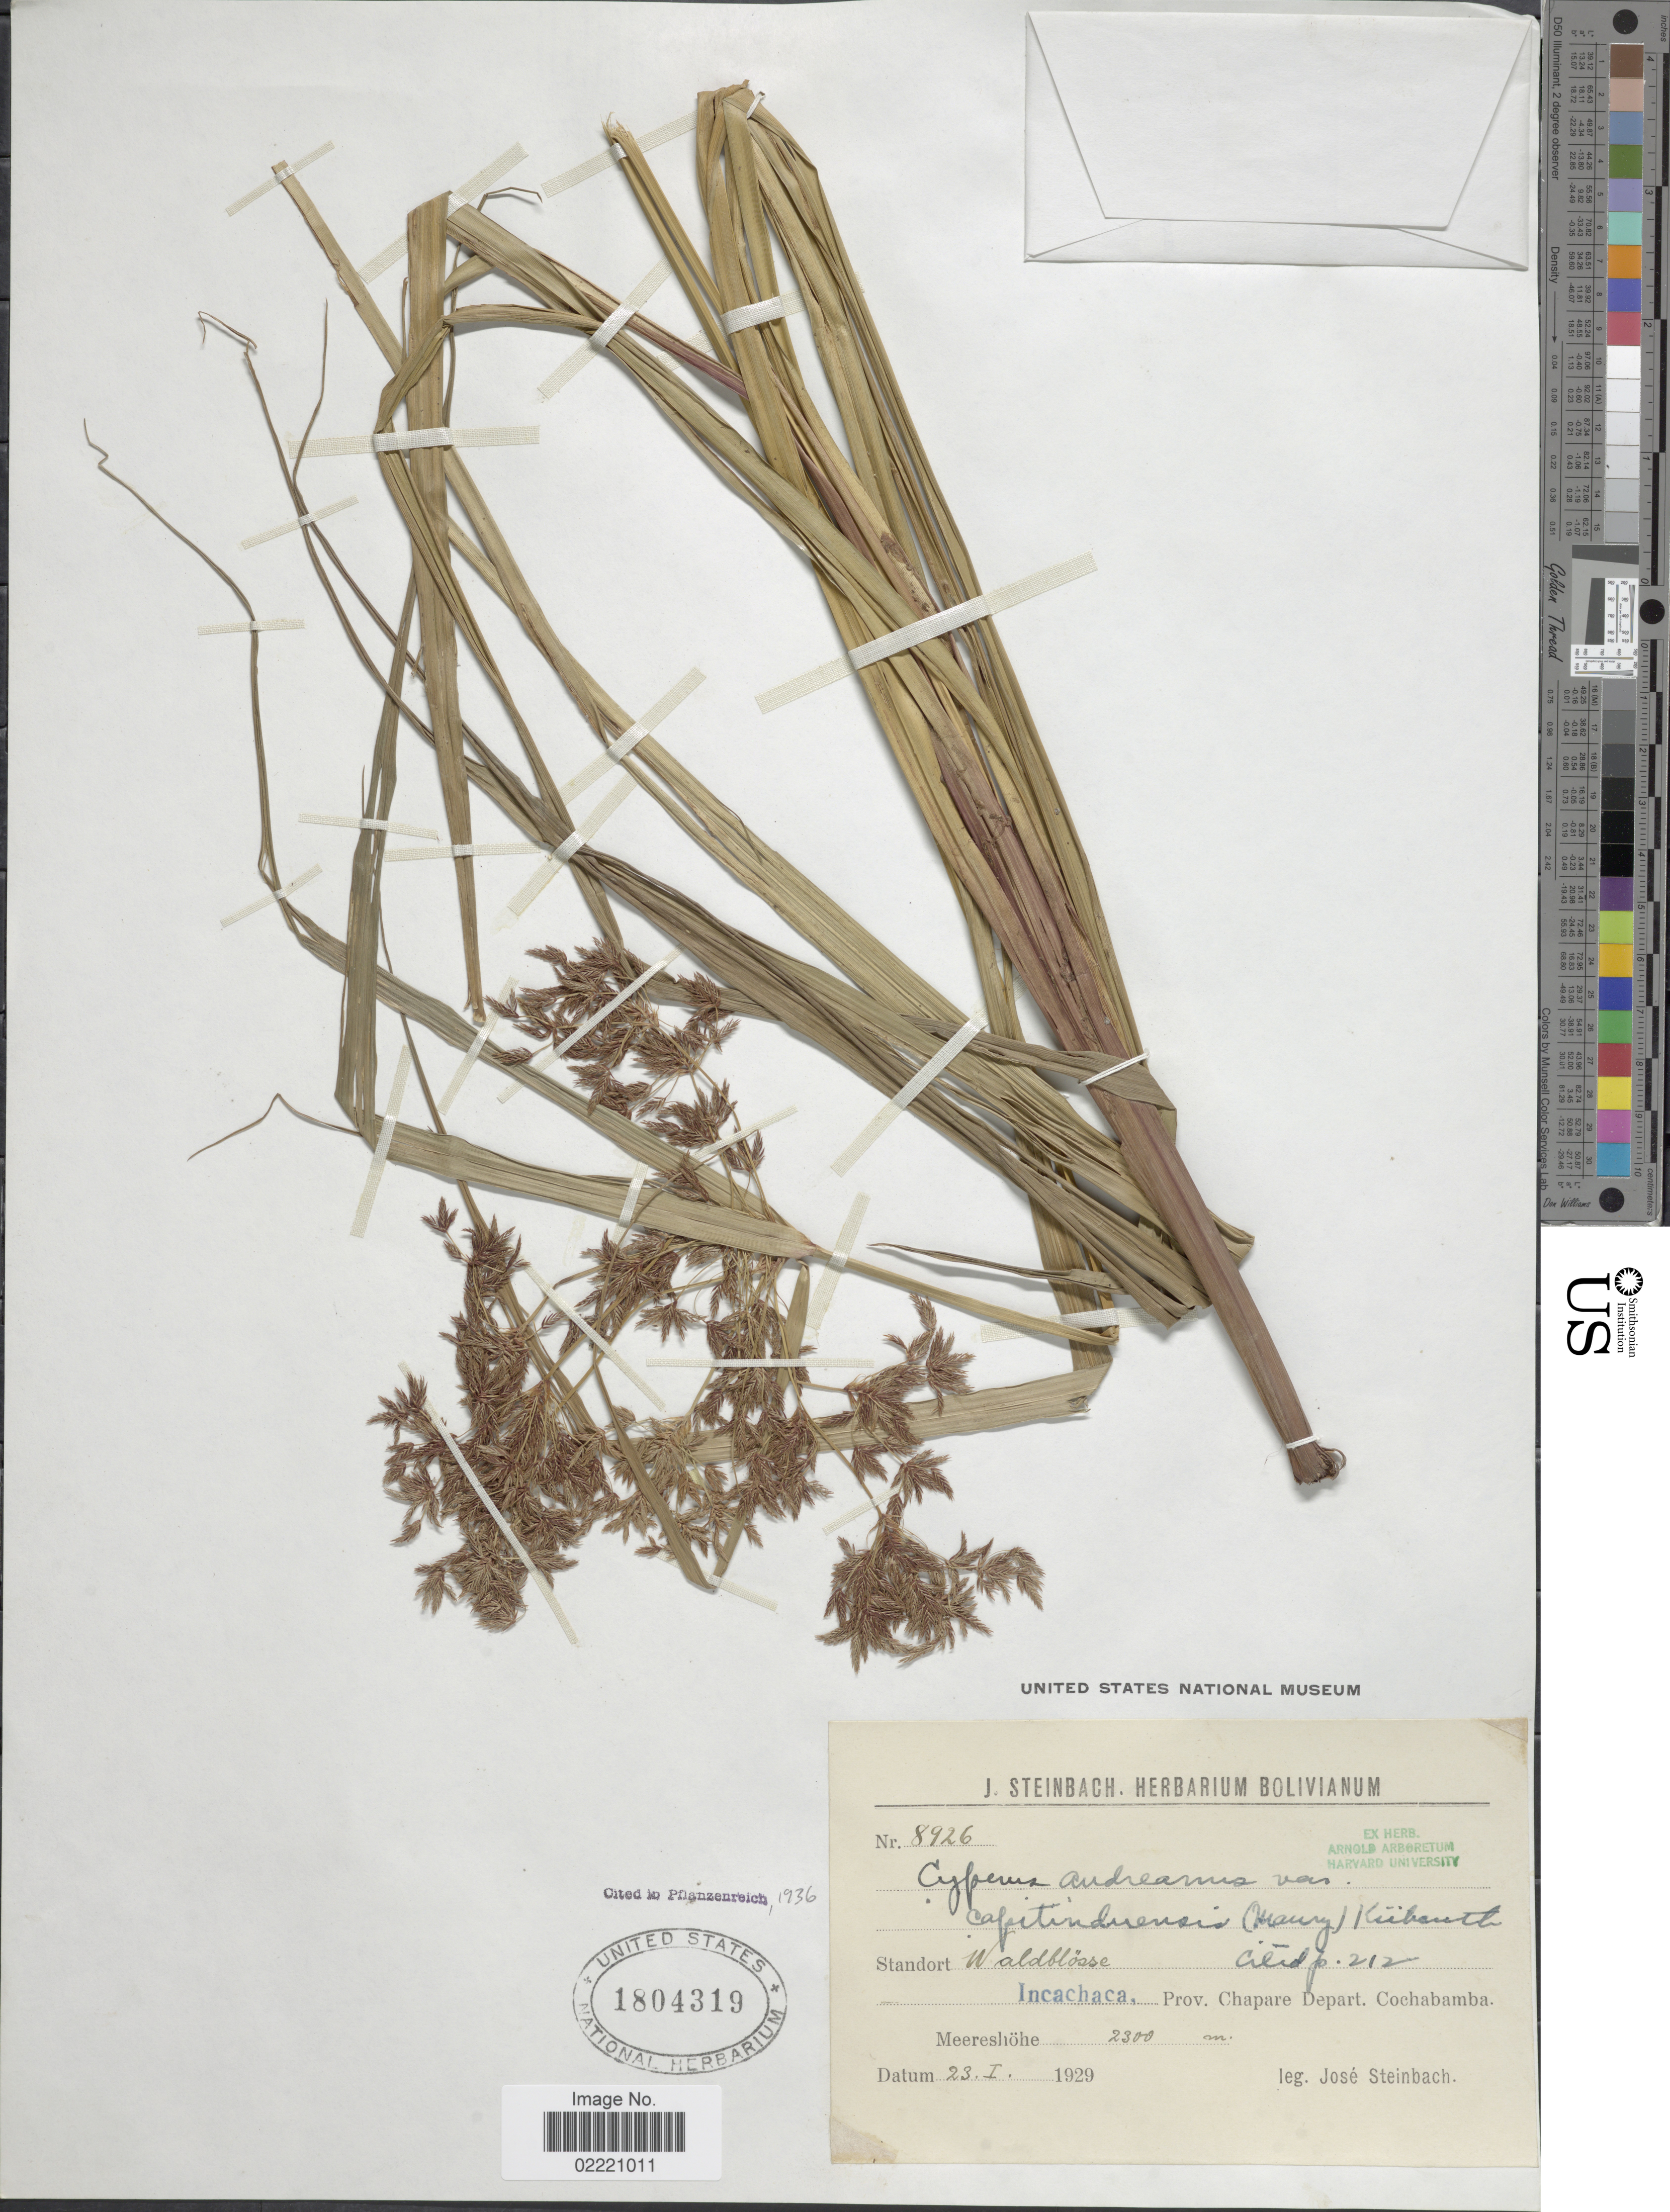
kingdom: Plantae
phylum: Tracheophyta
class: Liliopsida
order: Poales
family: Cyperaceae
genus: Cyperus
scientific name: Cyperus andreanus var. capitinduensis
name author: (Maury ex Micheli) Kük.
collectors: J. Steinbach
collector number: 8926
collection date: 1929-01-23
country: Bolivia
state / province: Cochabamba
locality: Incachaca, Prov. Chapare.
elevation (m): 2300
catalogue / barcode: US 1804319